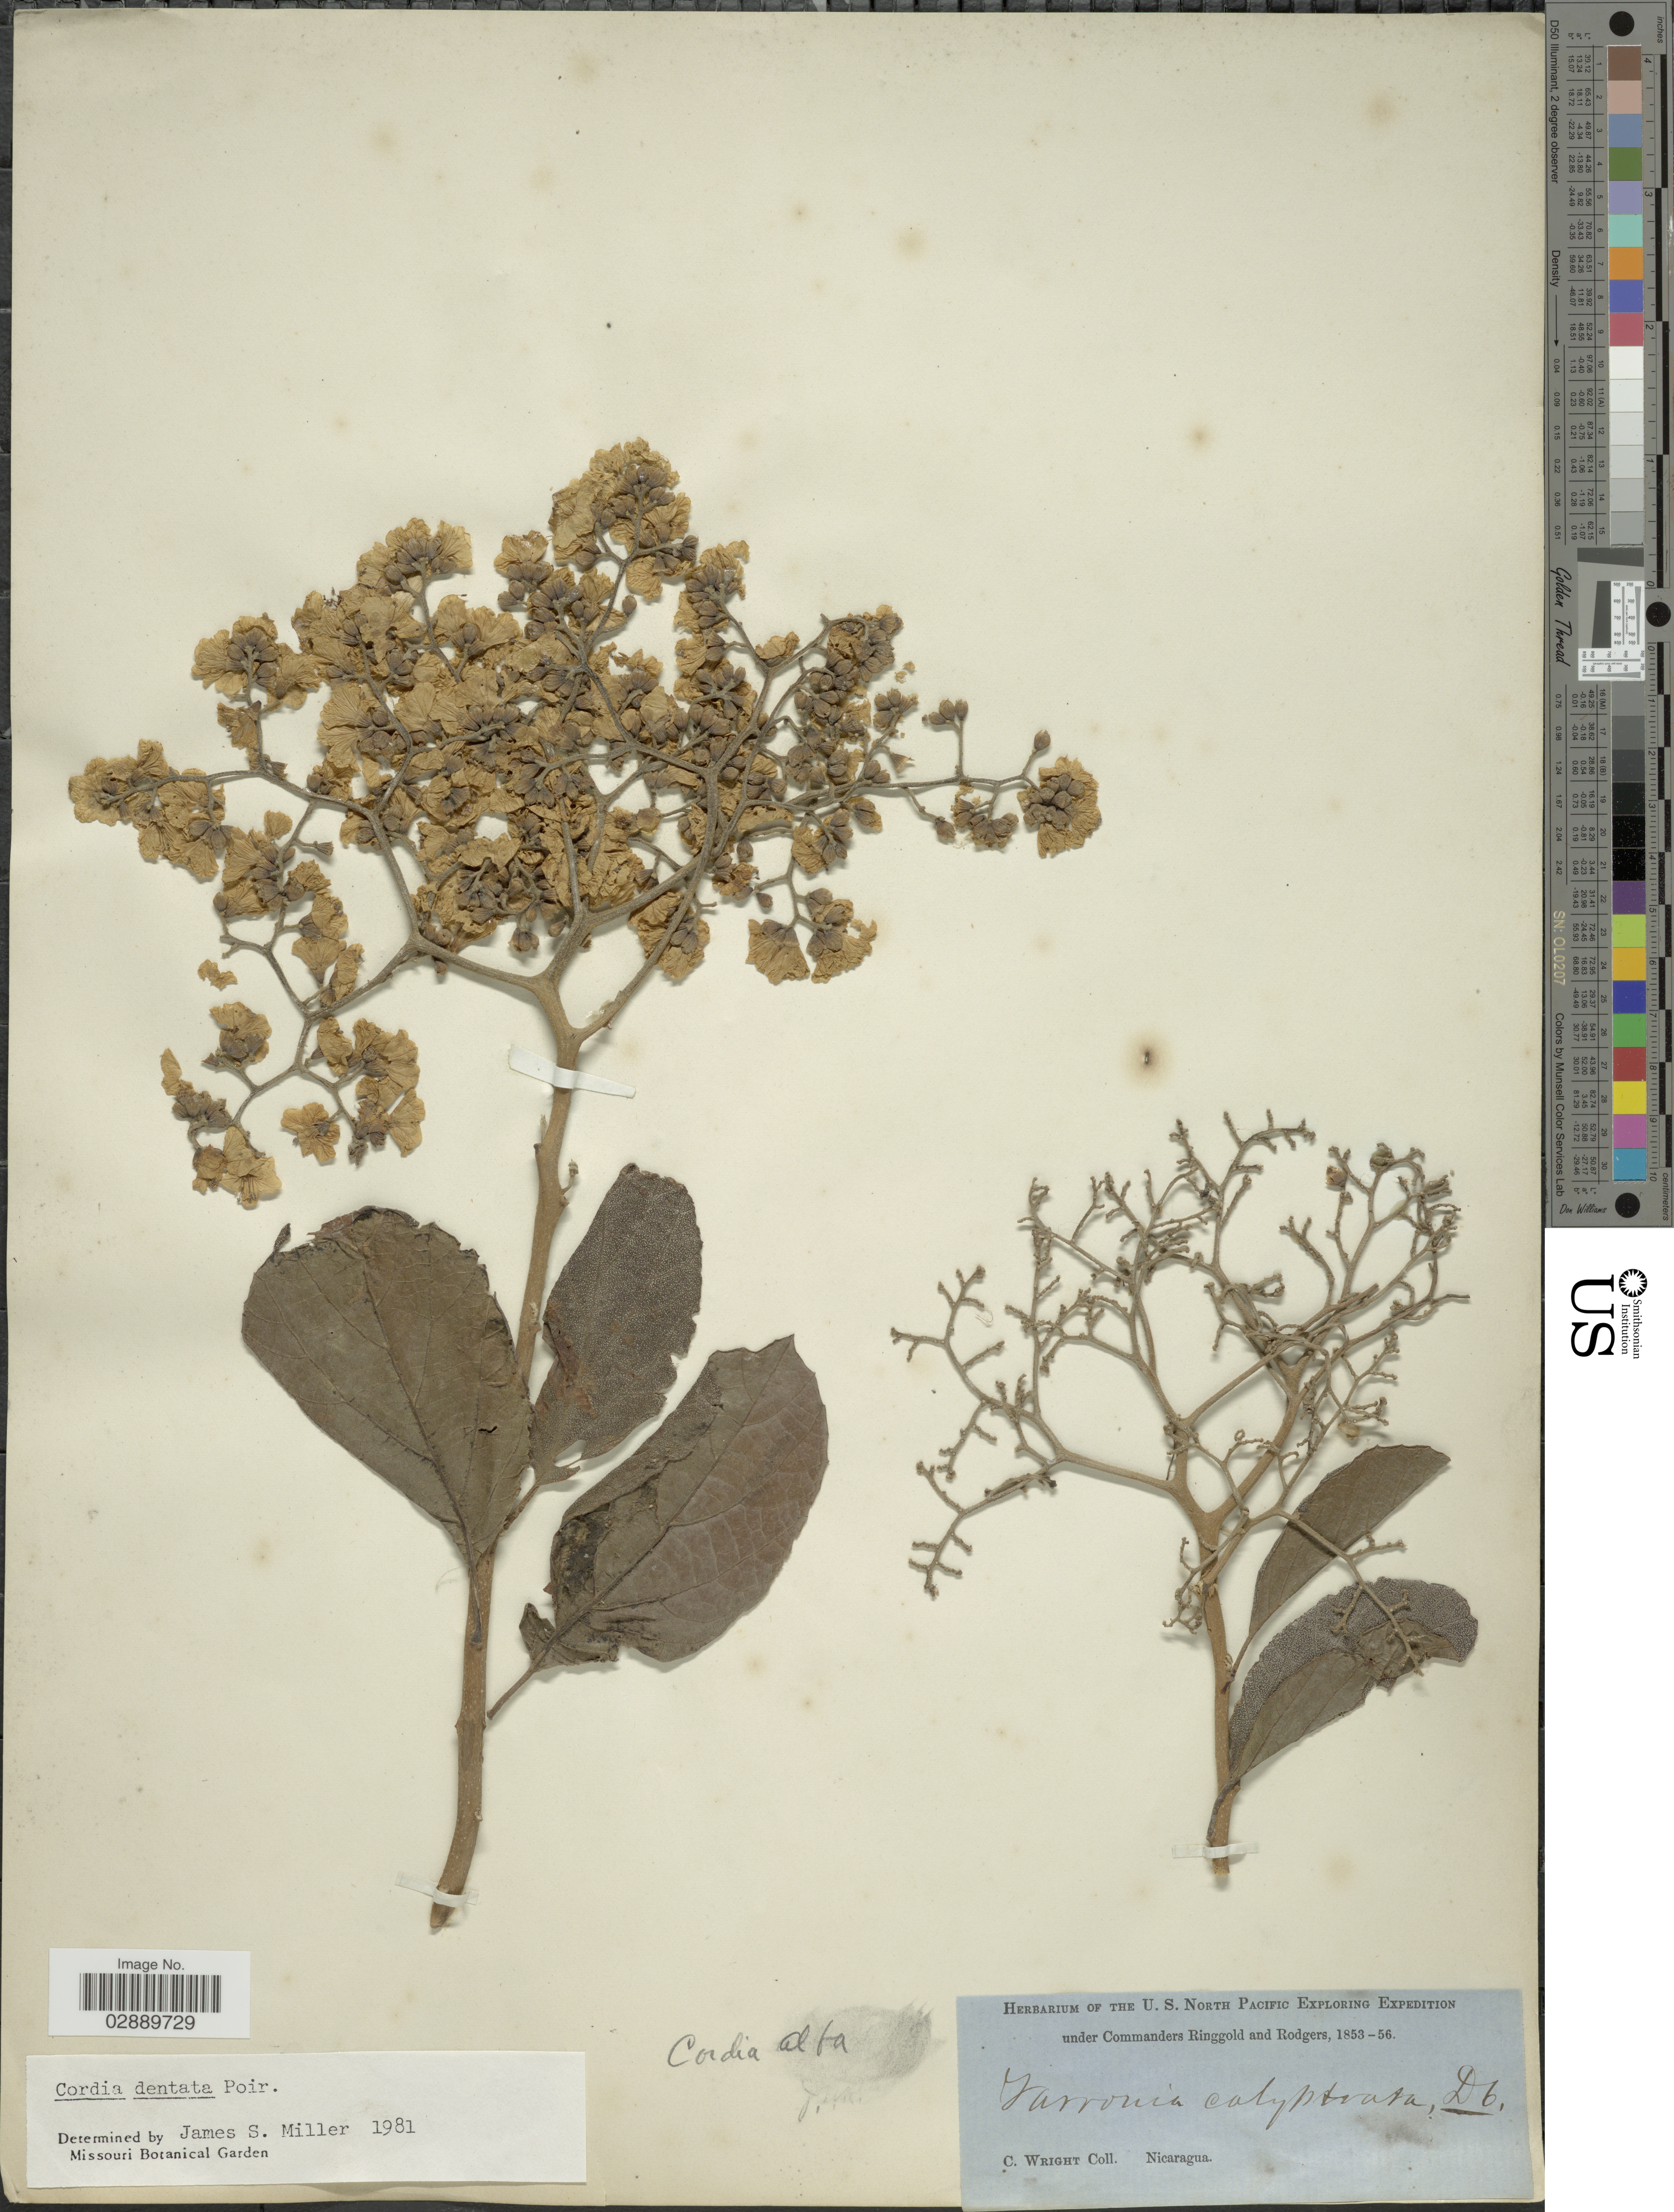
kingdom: Plantae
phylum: Tracheophyta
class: Magnoliopsida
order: Boraginales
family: Cordiaceae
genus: Cordia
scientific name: Cordia dentata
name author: Poir.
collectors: C. Wright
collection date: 1853/1856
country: Nicaragua